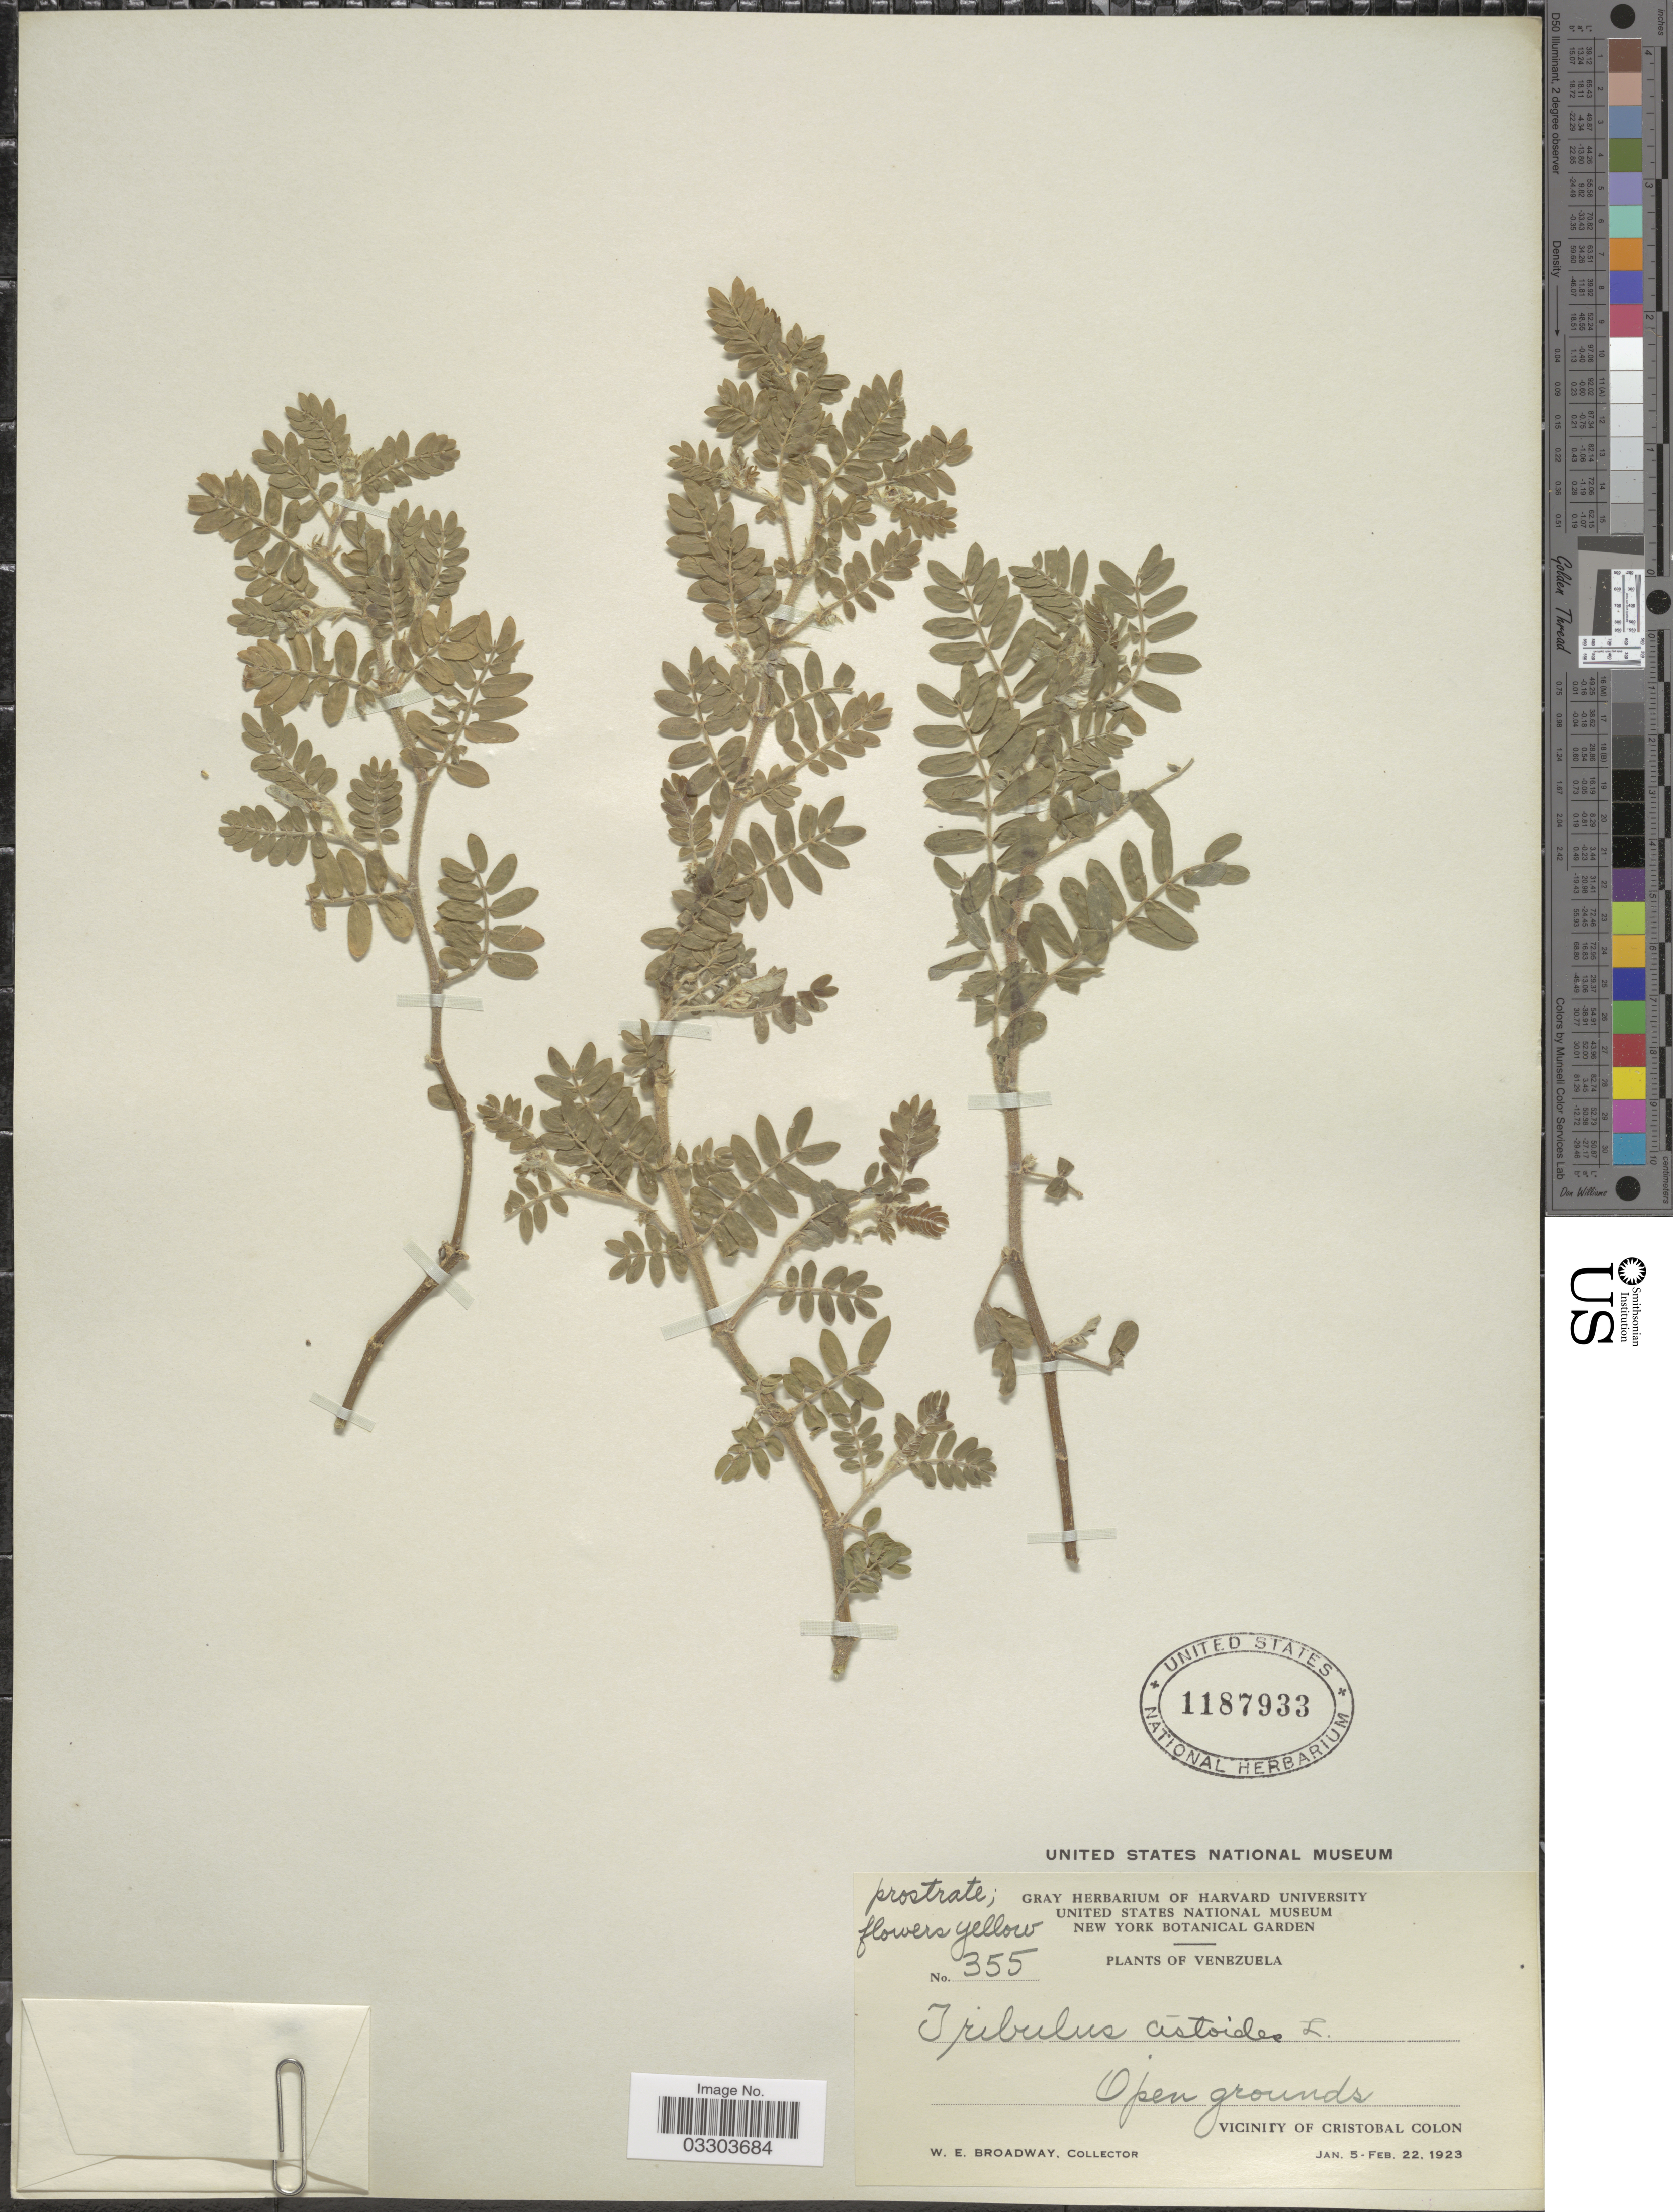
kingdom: Plantae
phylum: Tracheophyta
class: Magnoliopsida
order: Zygophyllales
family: Zygophyllaceae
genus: Tribulus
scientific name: Tribulus cistoides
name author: L.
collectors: W. E. Broadway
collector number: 355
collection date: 1923-01-05/1923-02-22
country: Venezuela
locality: Vicinity of Cristobal Colon.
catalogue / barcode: US 1187933